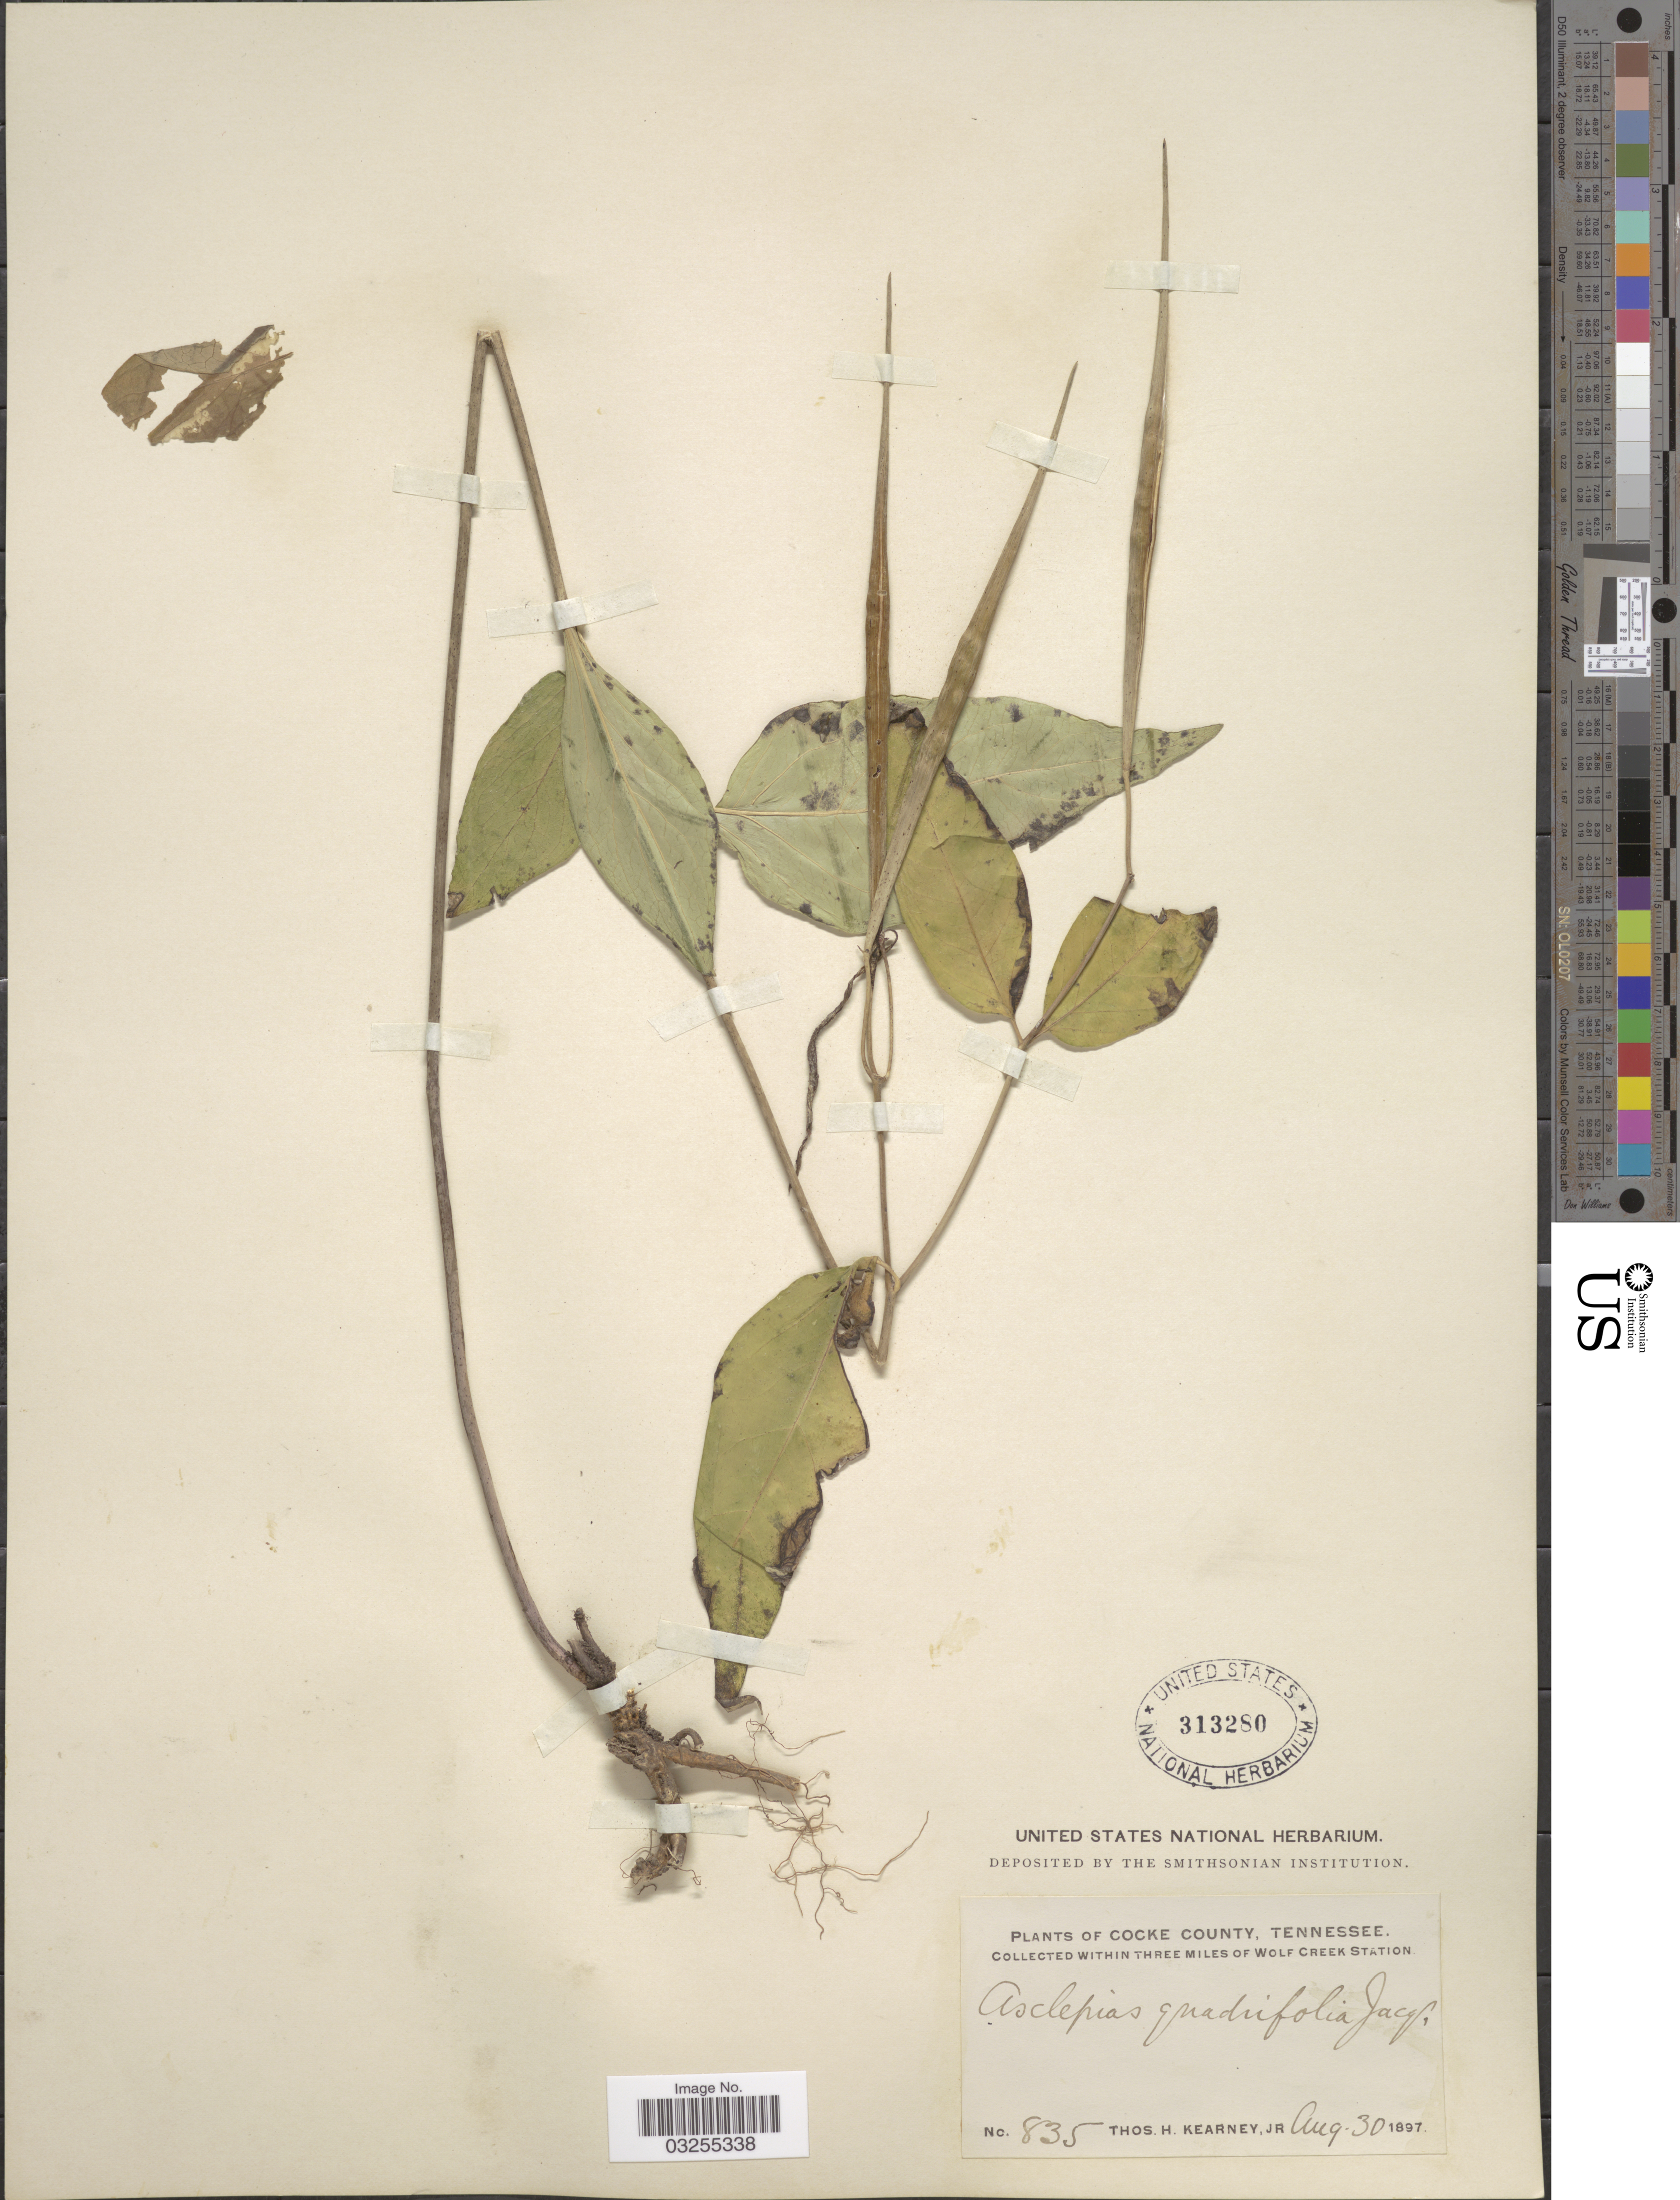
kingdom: Plantae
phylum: Tracheophyta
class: Magnoliopsida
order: Gentianales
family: Apocynaceae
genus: Asclepias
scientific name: Asclepias quadrifolia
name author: Jacq.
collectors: T. H. Kearney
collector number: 835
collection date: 1897-08-30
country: United States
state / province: Tennessee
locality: Cocke County. Collected within three miles of Wolf Creek Station.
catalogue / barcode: US 313280